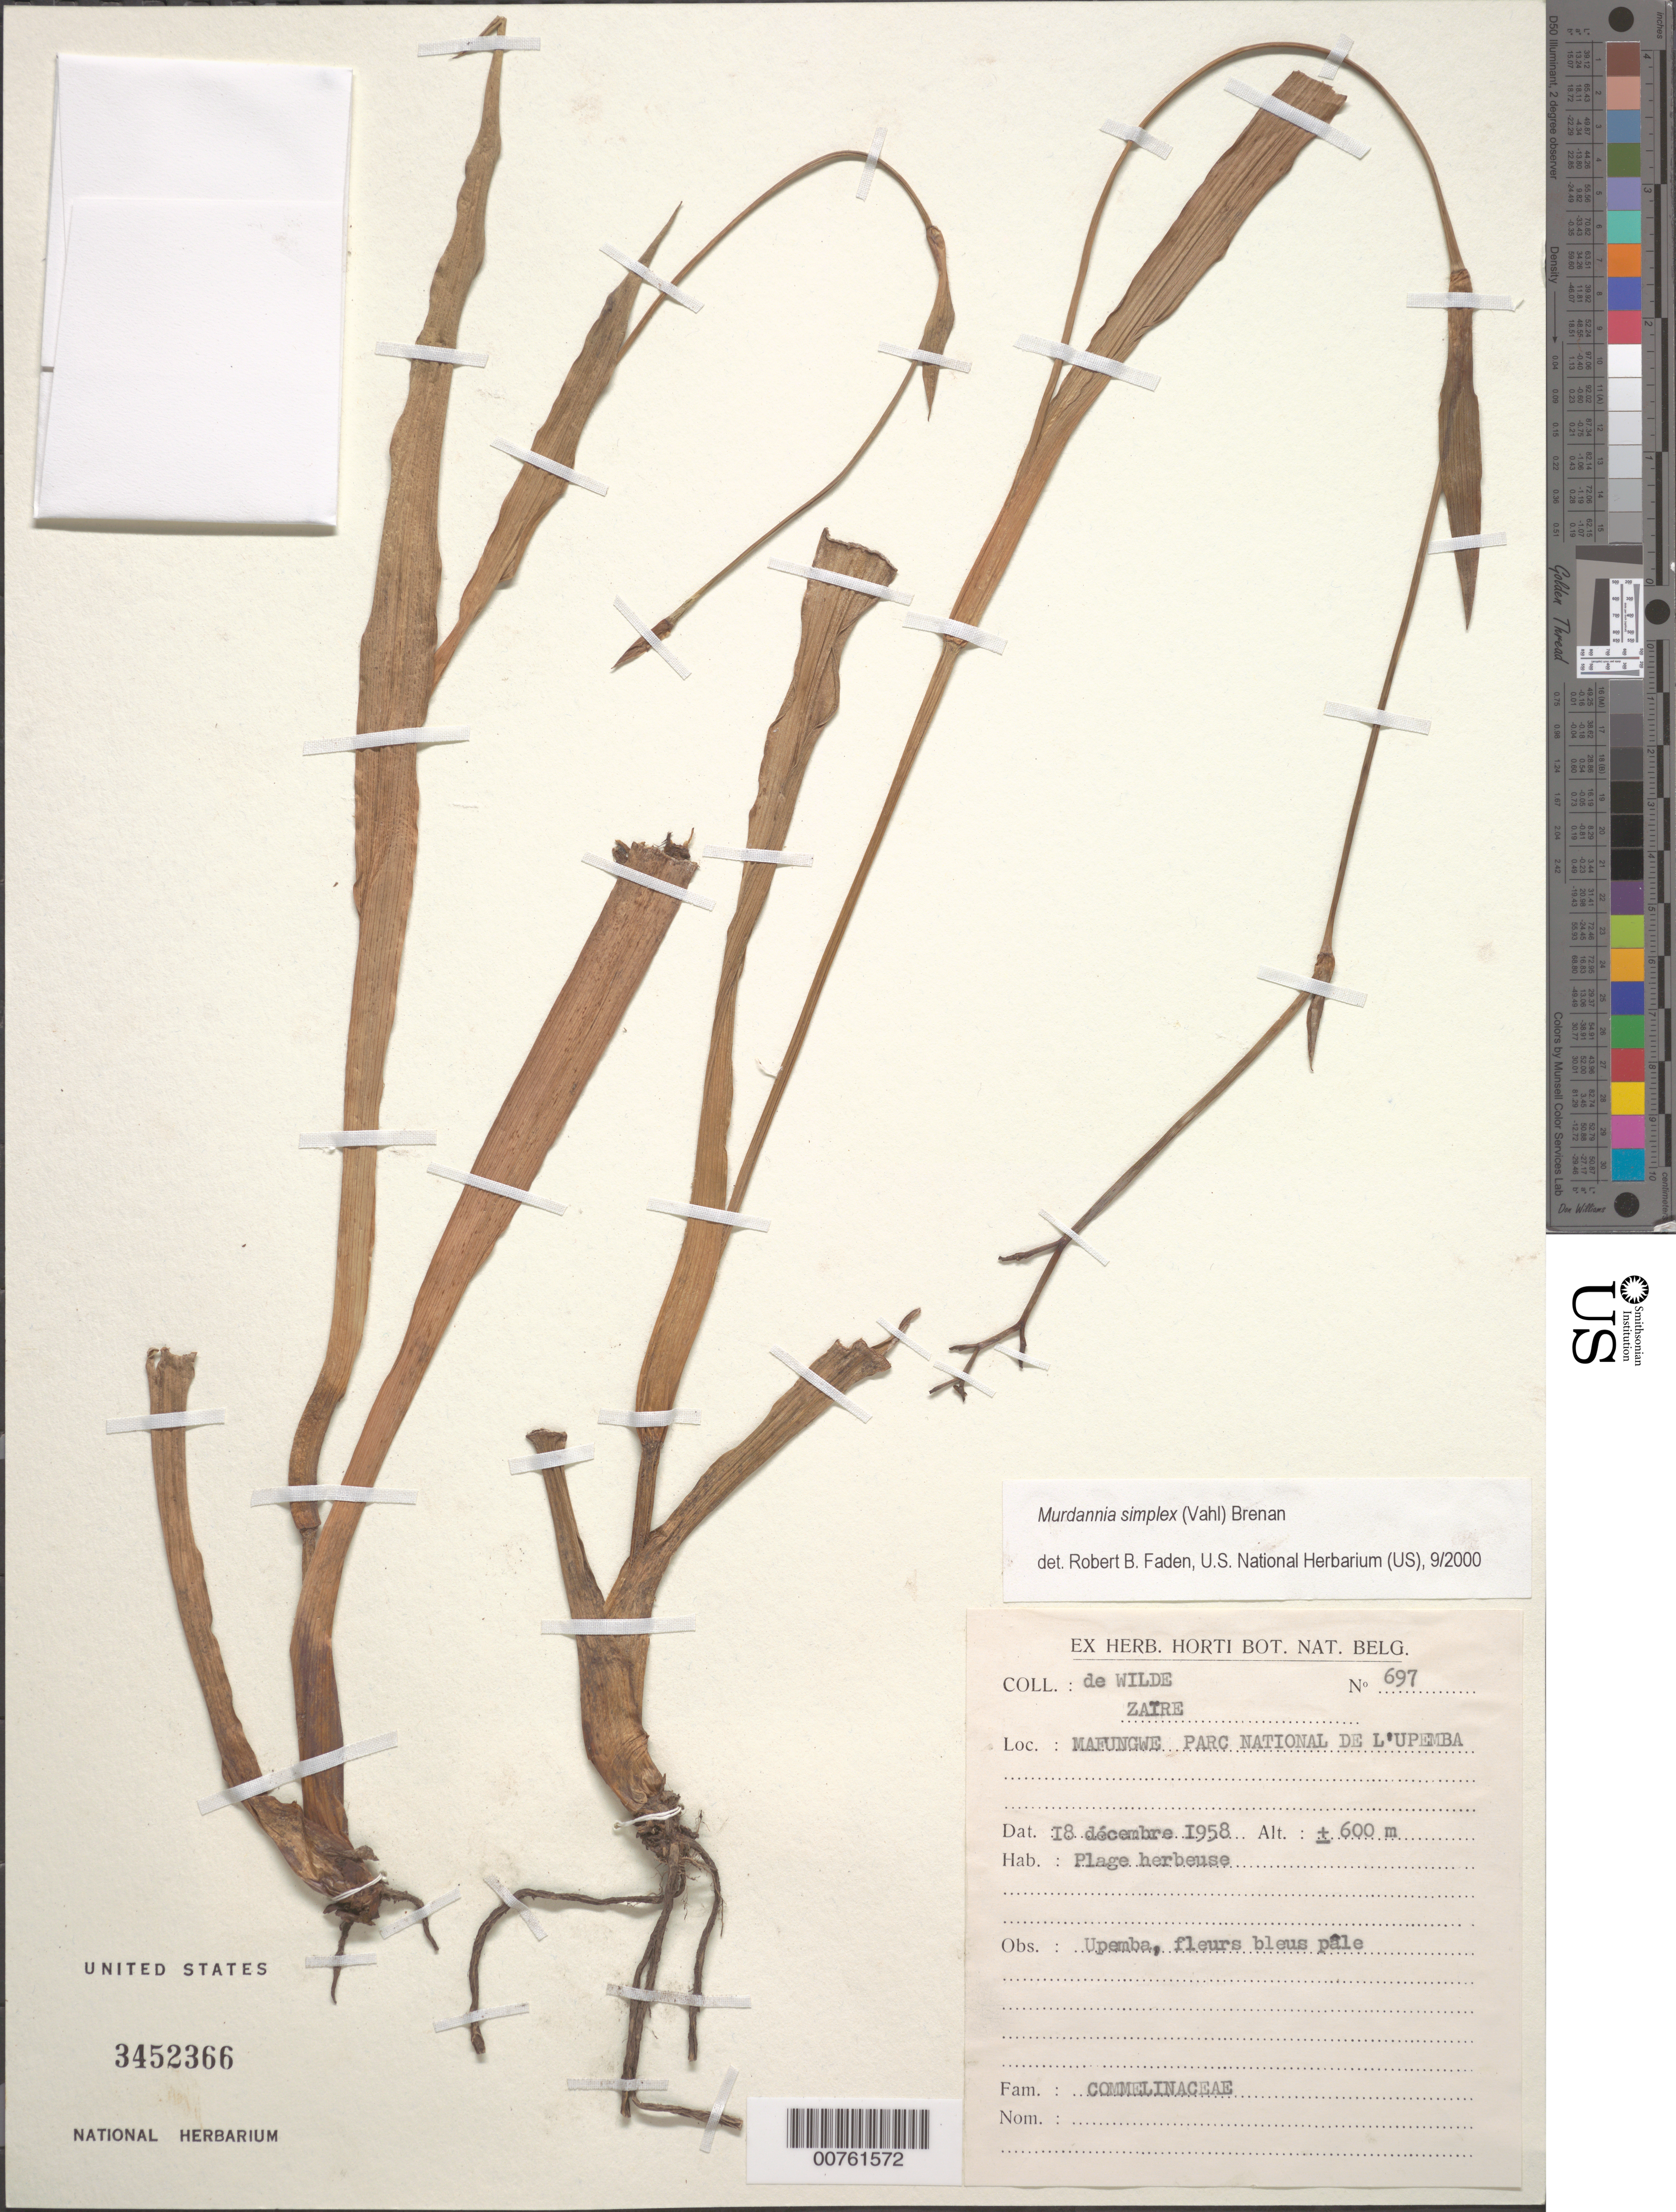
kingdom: Plantae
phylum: Tracheophyta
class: Liliopsida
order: Commelinales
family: Commelinaceae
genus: Murdannia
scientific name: Murdannia simplex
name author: (Vahl) Brenan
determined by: Faden, Robert B., (US), Smithsonian Institution - National Museum of Natural History (UNITED STATES)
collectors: J.J. de Wilde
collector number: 697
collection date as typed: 18 Dec 1958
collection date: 1958-12-18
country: Congo, Democratic Republic of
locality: Mafungwe Parc National de l'Upemba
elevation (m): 600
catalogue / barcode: US 3452366